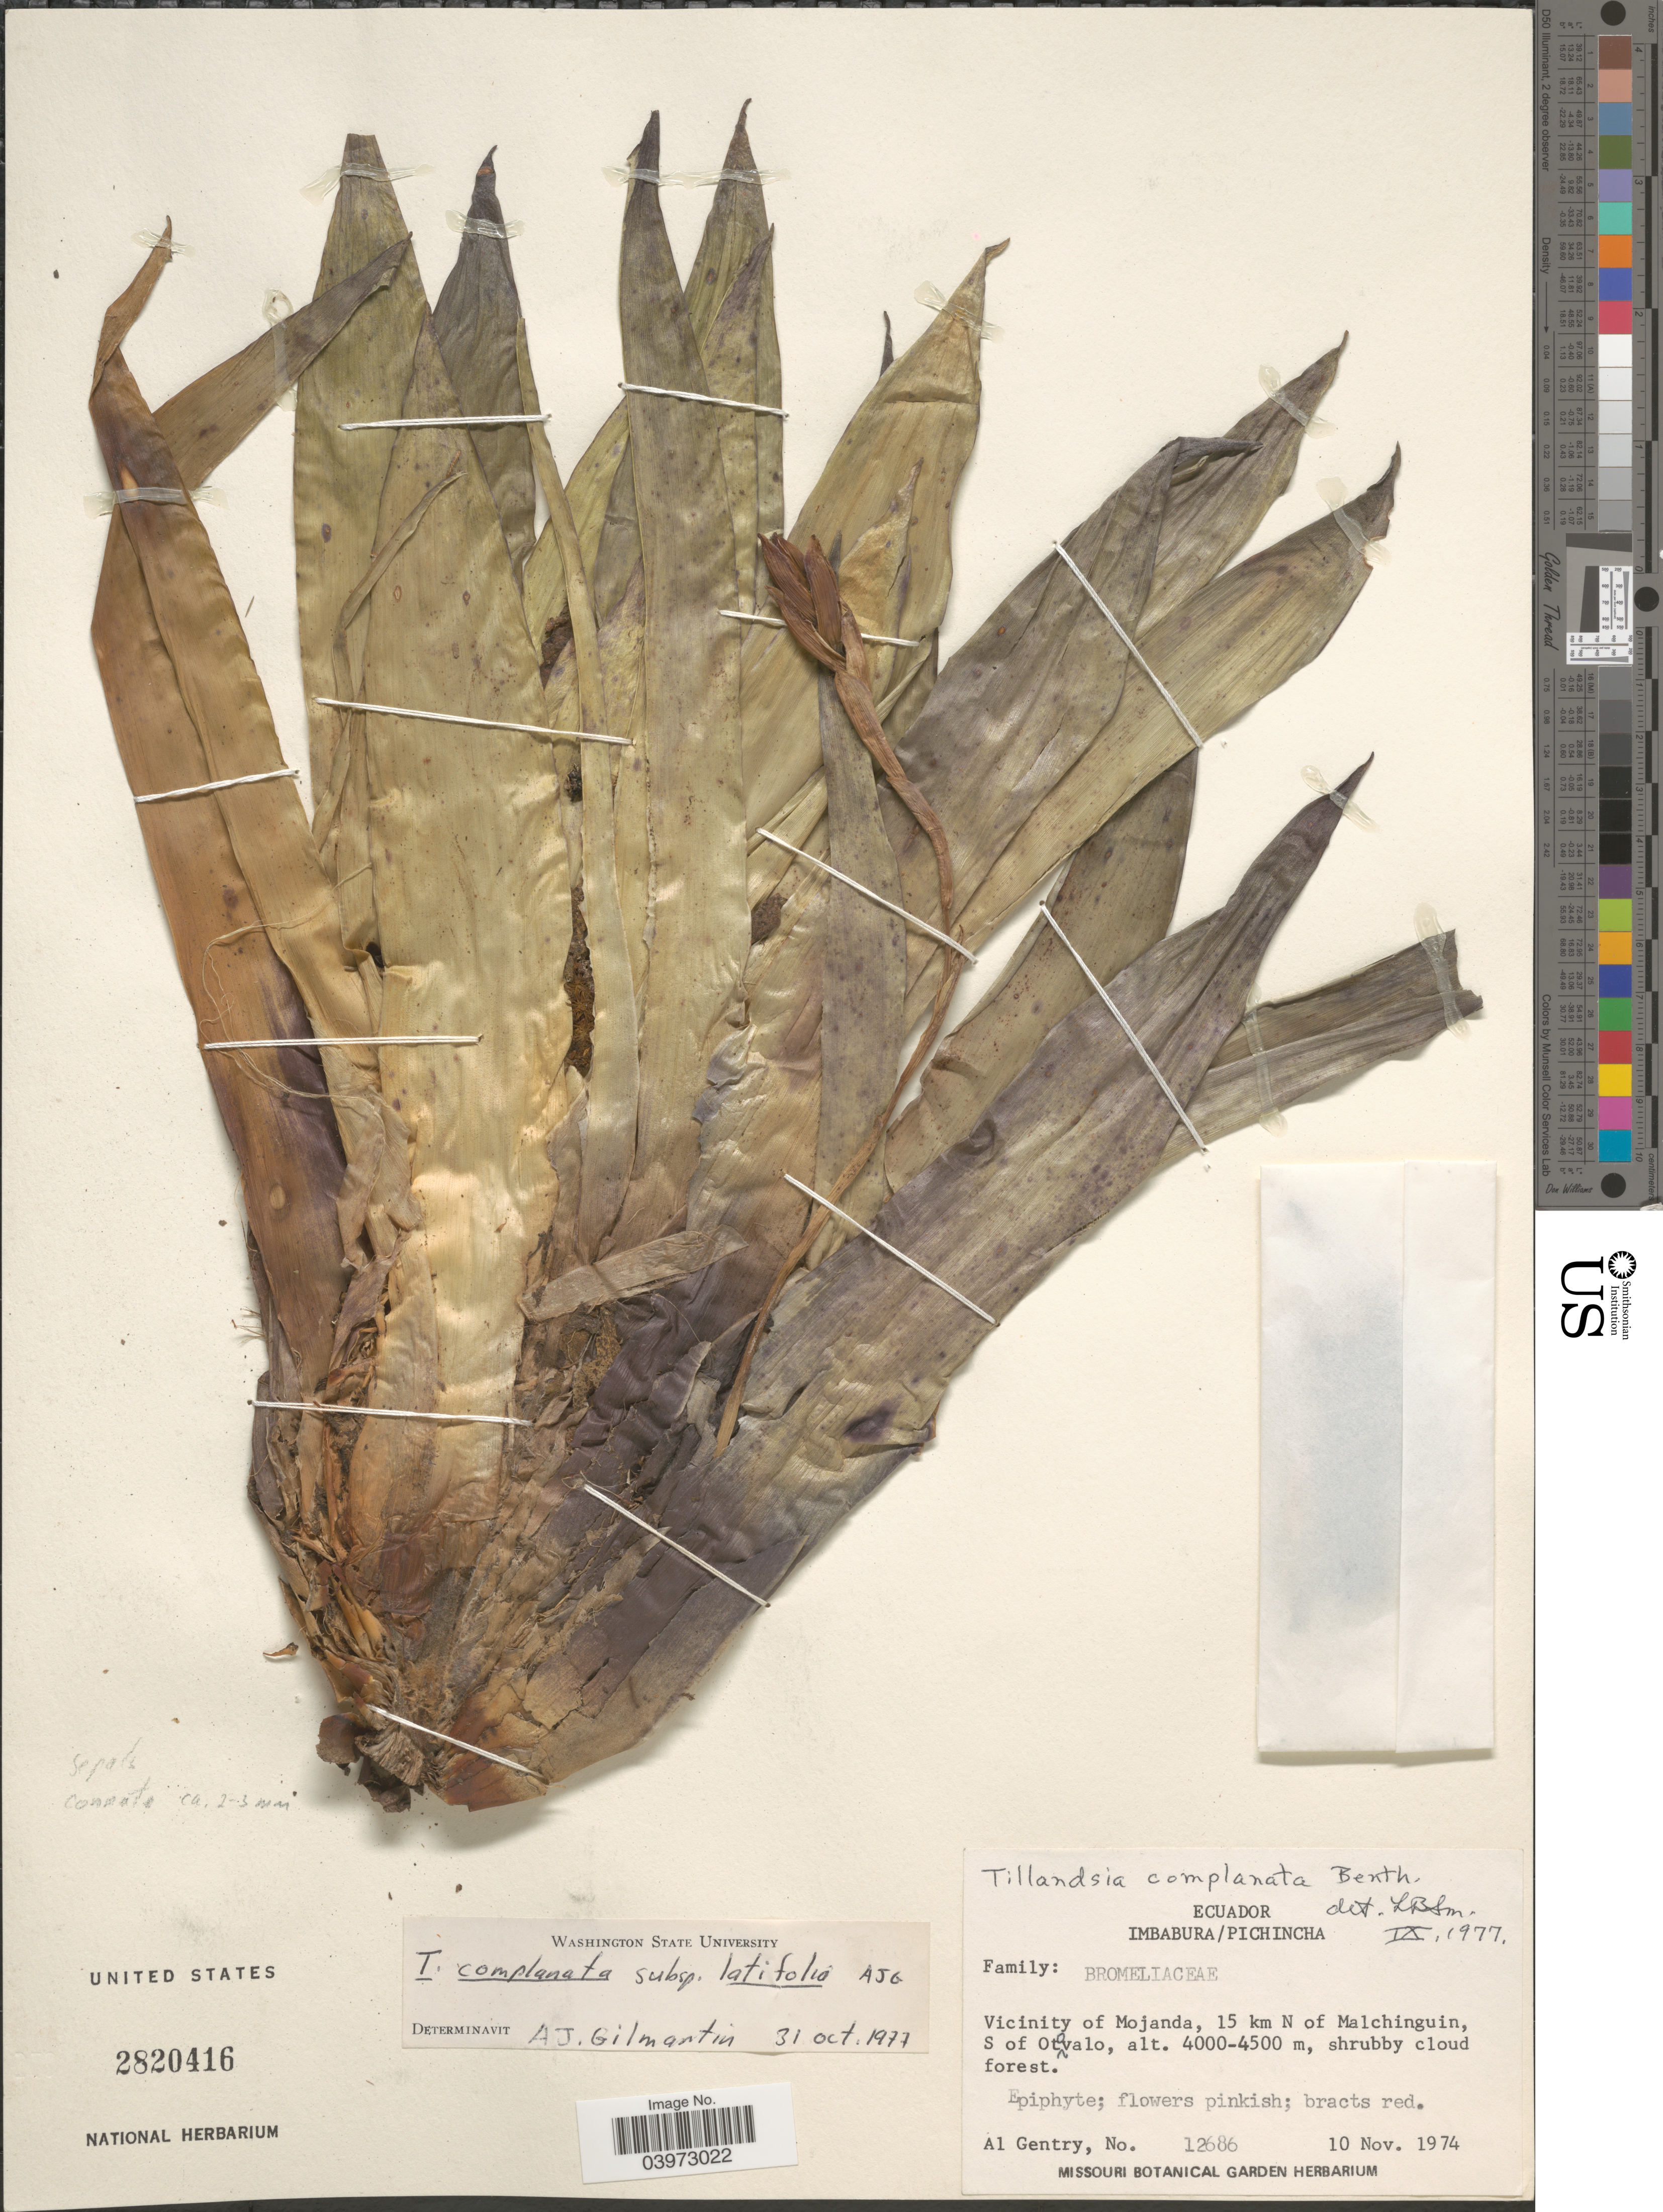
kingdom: Plantae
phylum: Tracheophyta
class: Liliopsida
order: Poales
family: Bromeliaceae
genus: Tillandsia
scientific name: Tillandsia complanata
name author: Benth.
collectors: A. H. Gentry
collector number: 12686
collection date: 1974-11-10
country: Ecuador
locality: Imbabura/Pichincha. Vicinity of Mojanda, 15 km N of Malchinguin, S of Otovalo.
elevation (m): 4000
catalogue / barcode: US 2820416